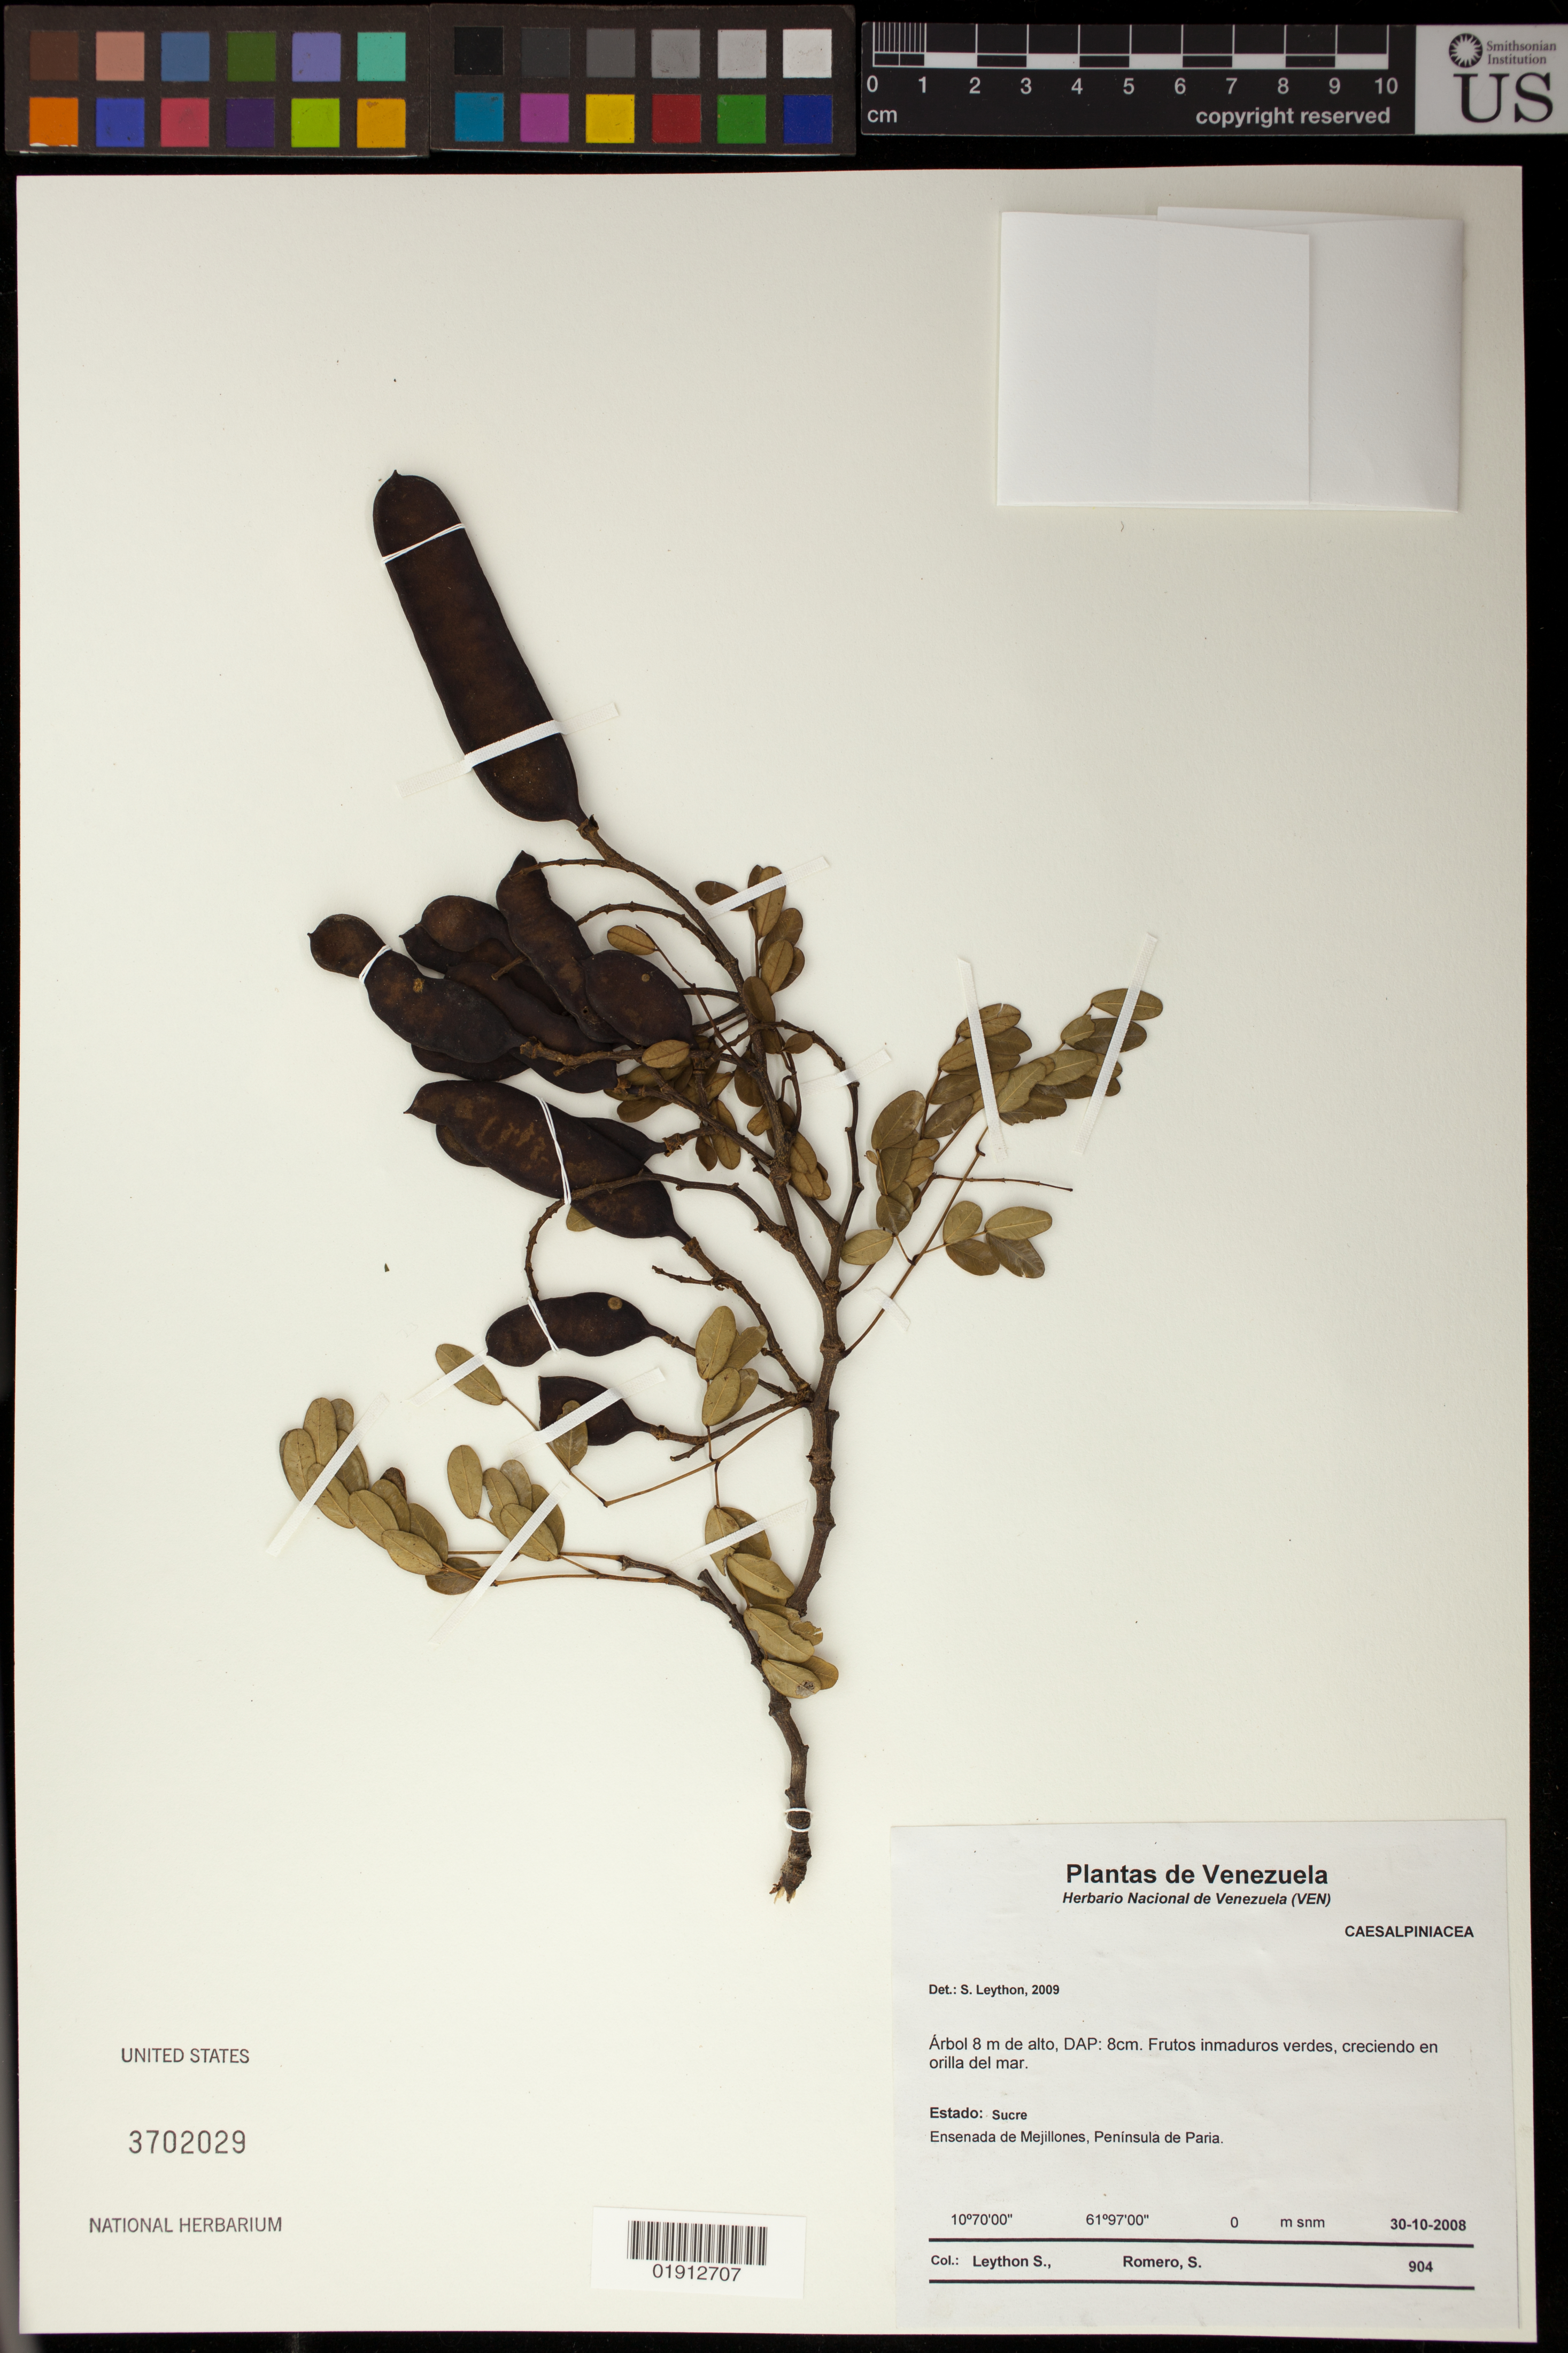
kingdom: Plantae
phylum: Tracheophyta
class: Magnoliopsida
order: Fabales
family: Fabaceae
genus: Libidibia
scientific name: Libidibia glabrata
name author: (Kunth) C. Cast. & G.P. Lewis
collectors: S. Leython & S. Romero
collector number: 904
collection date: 2008-10-30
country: Venezuela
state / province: Sucre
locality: Ensenada de Mejillones, Peninsula de Paria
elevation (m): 0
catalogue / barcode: US 3702029